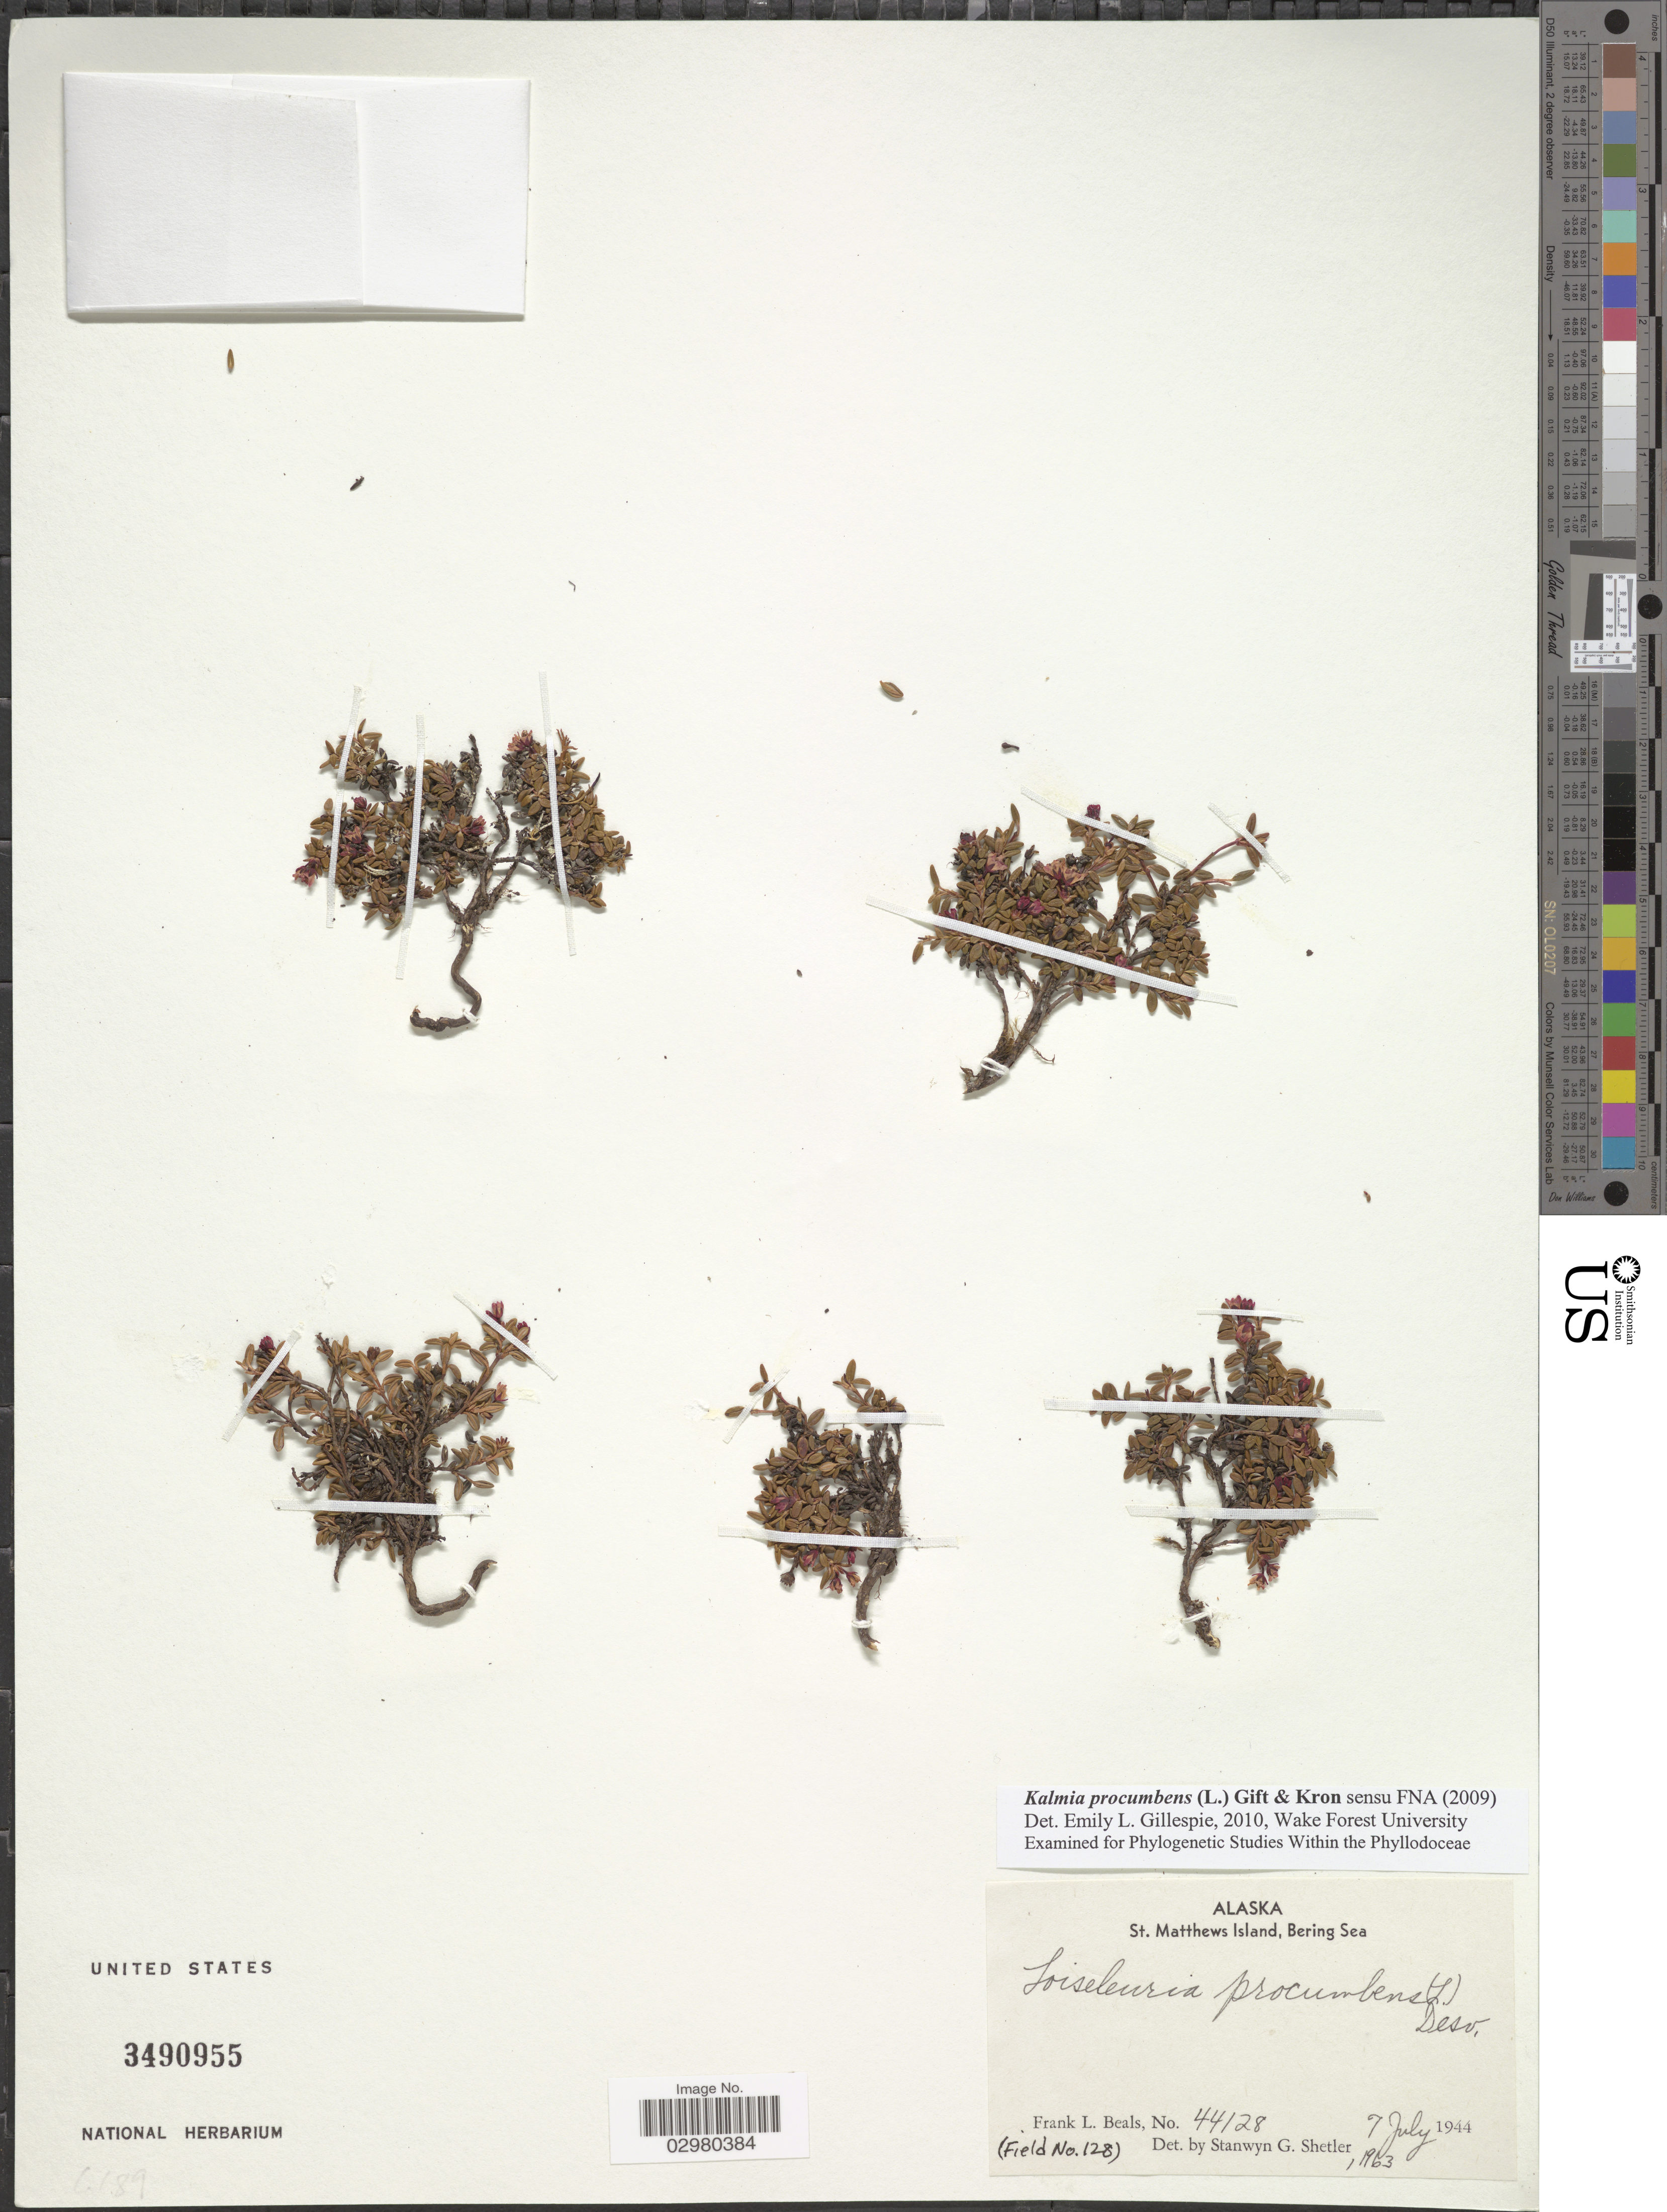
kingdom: Plantae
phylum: Tracheophyta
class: Magnoliopsida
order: Ericales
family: Ericaceae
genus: Loiseleuria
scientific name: Loiseleuria procumbens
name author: (L.) Desv.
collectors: F. Beals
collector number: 44128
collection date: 1944-07-07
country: United States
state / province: Alaska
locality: St. Matthews Island, Bering Sea.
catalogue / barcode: US 3490955